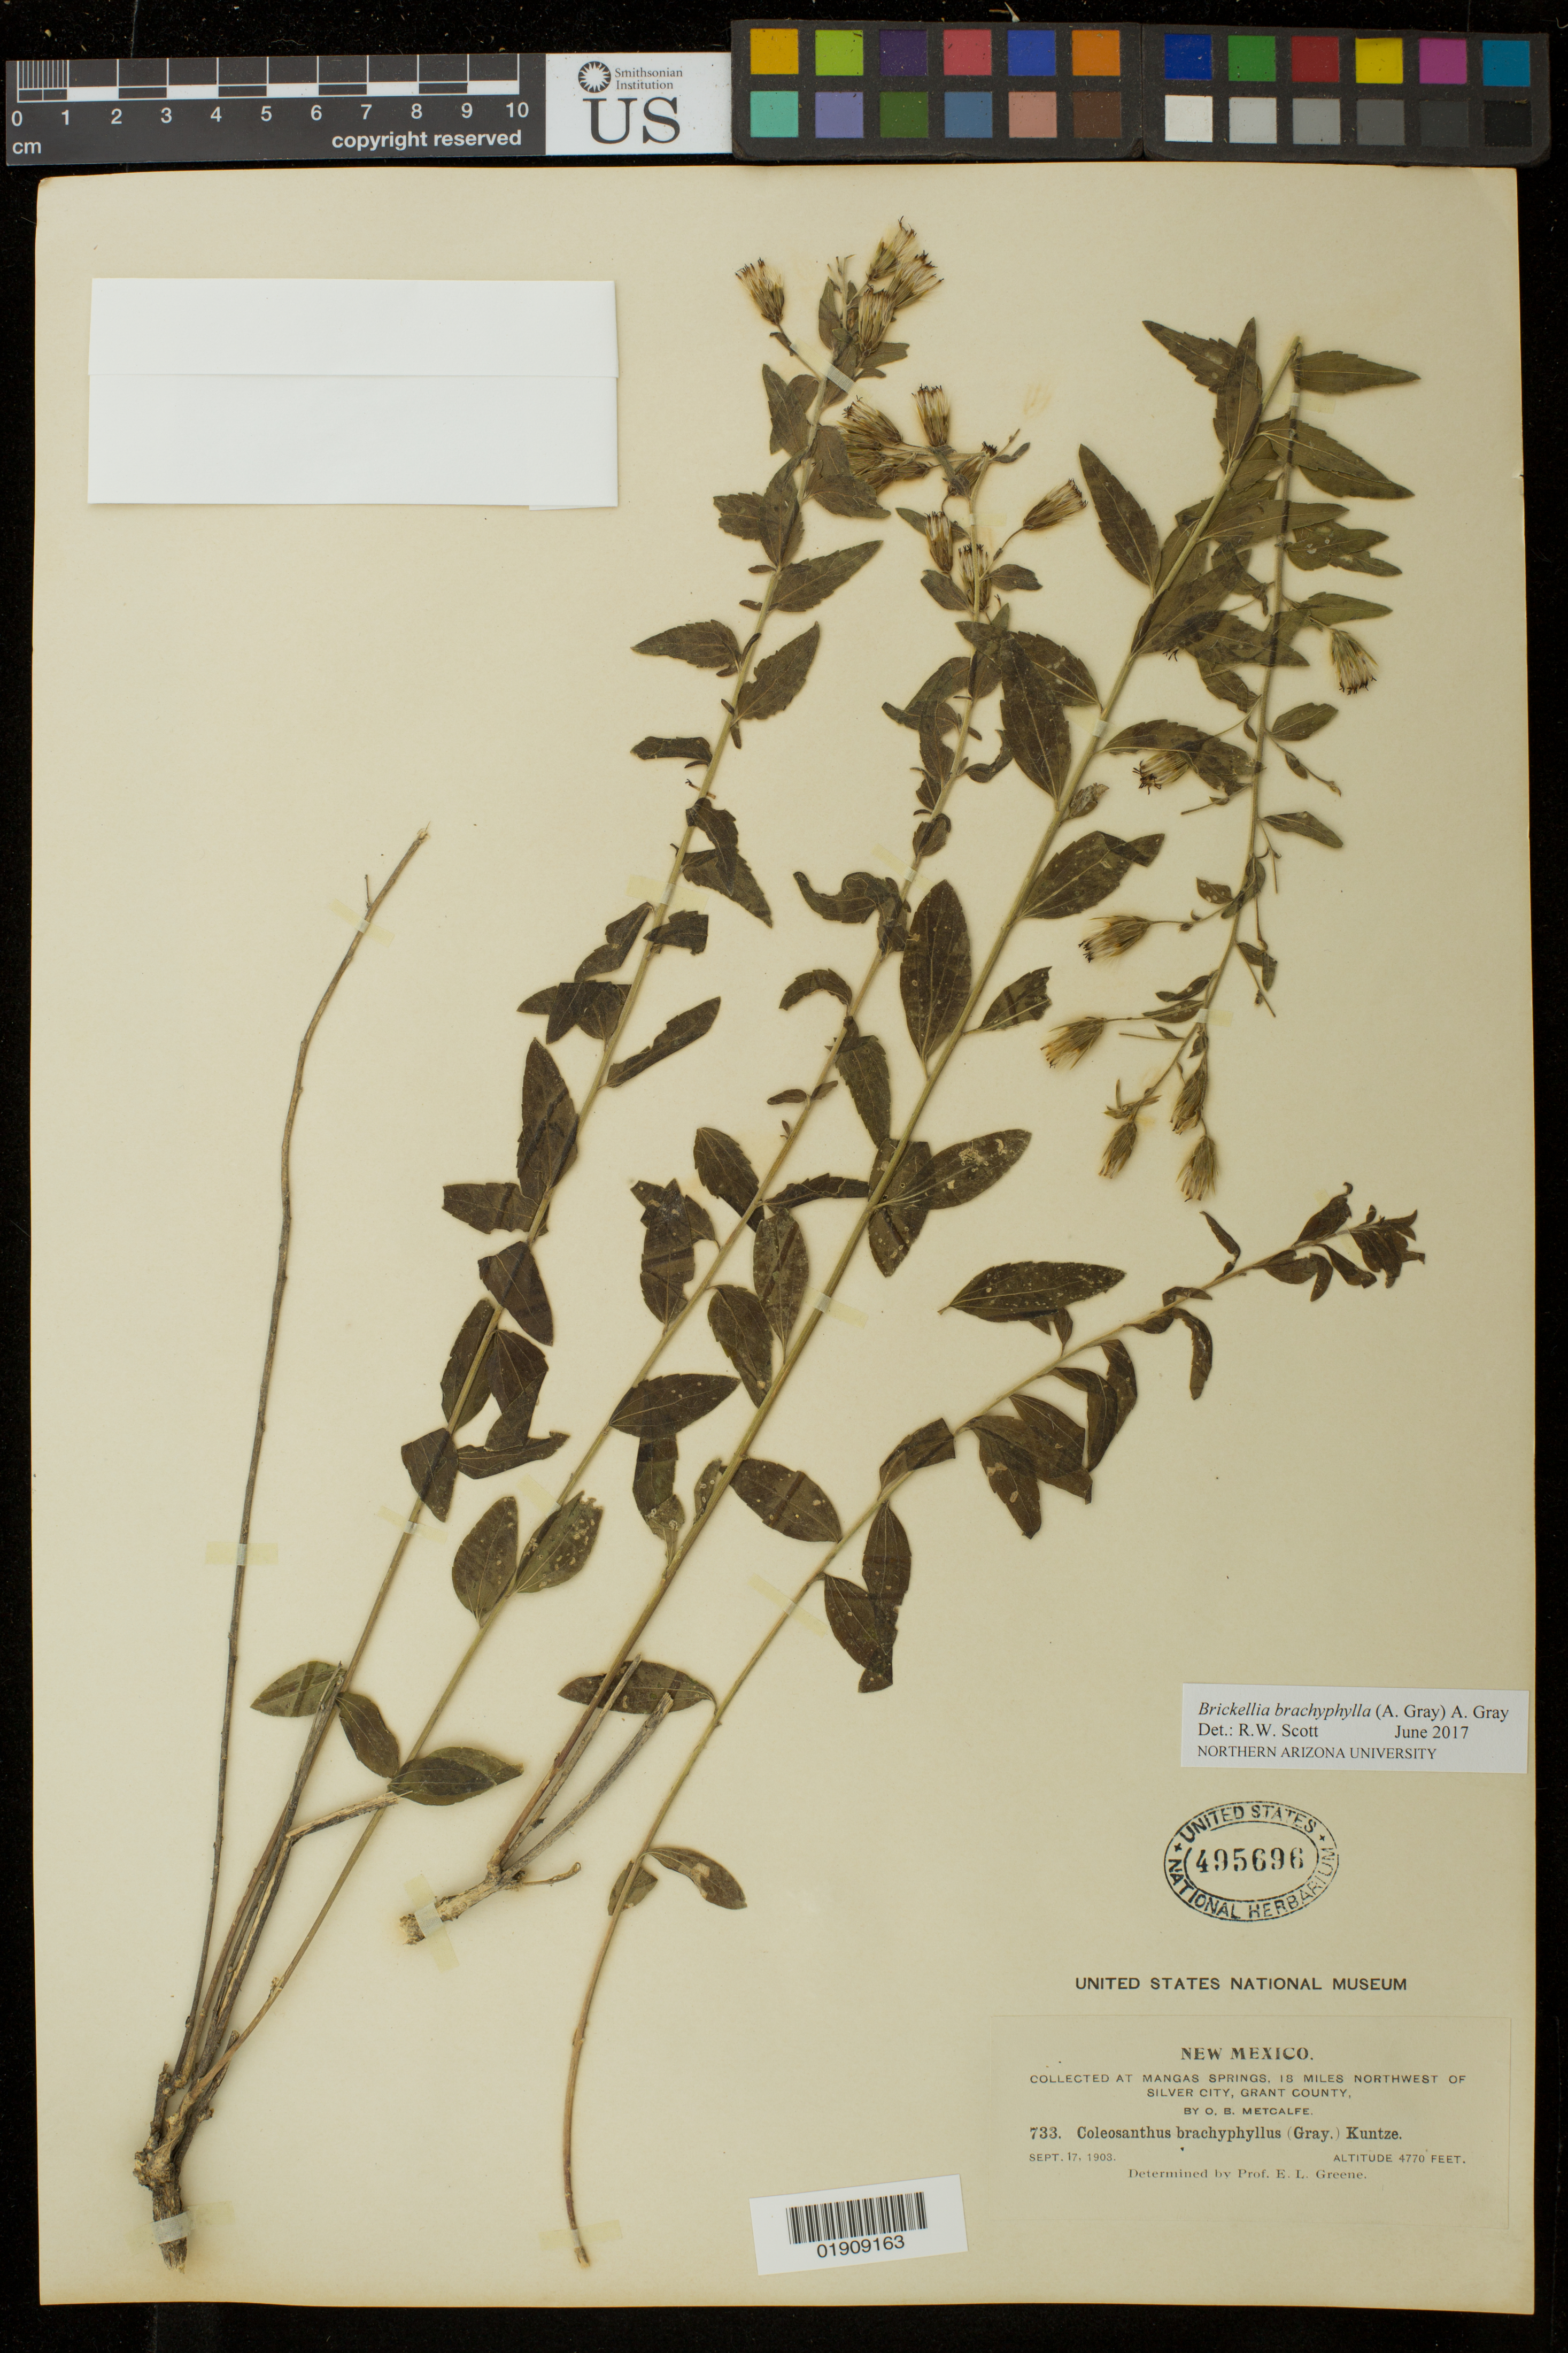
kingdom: Plantae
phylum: Tracheophyta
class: Magnoliopsida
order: Asterales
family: Asteraceae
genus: Brickellia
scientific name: Brickellia brachyphylla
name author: (A. Gray) A. Gray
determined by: Scott, Randall W., (ASC), Northern Arizona University (UNITED STATES)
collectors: O. B. Metcalfe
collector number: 733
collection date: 1903-09-17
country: United States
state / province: New Mexico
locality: At Mangas Springs, 18 miles northwest of Silver City, Grant County.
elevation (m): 1454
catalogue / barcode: US 495696